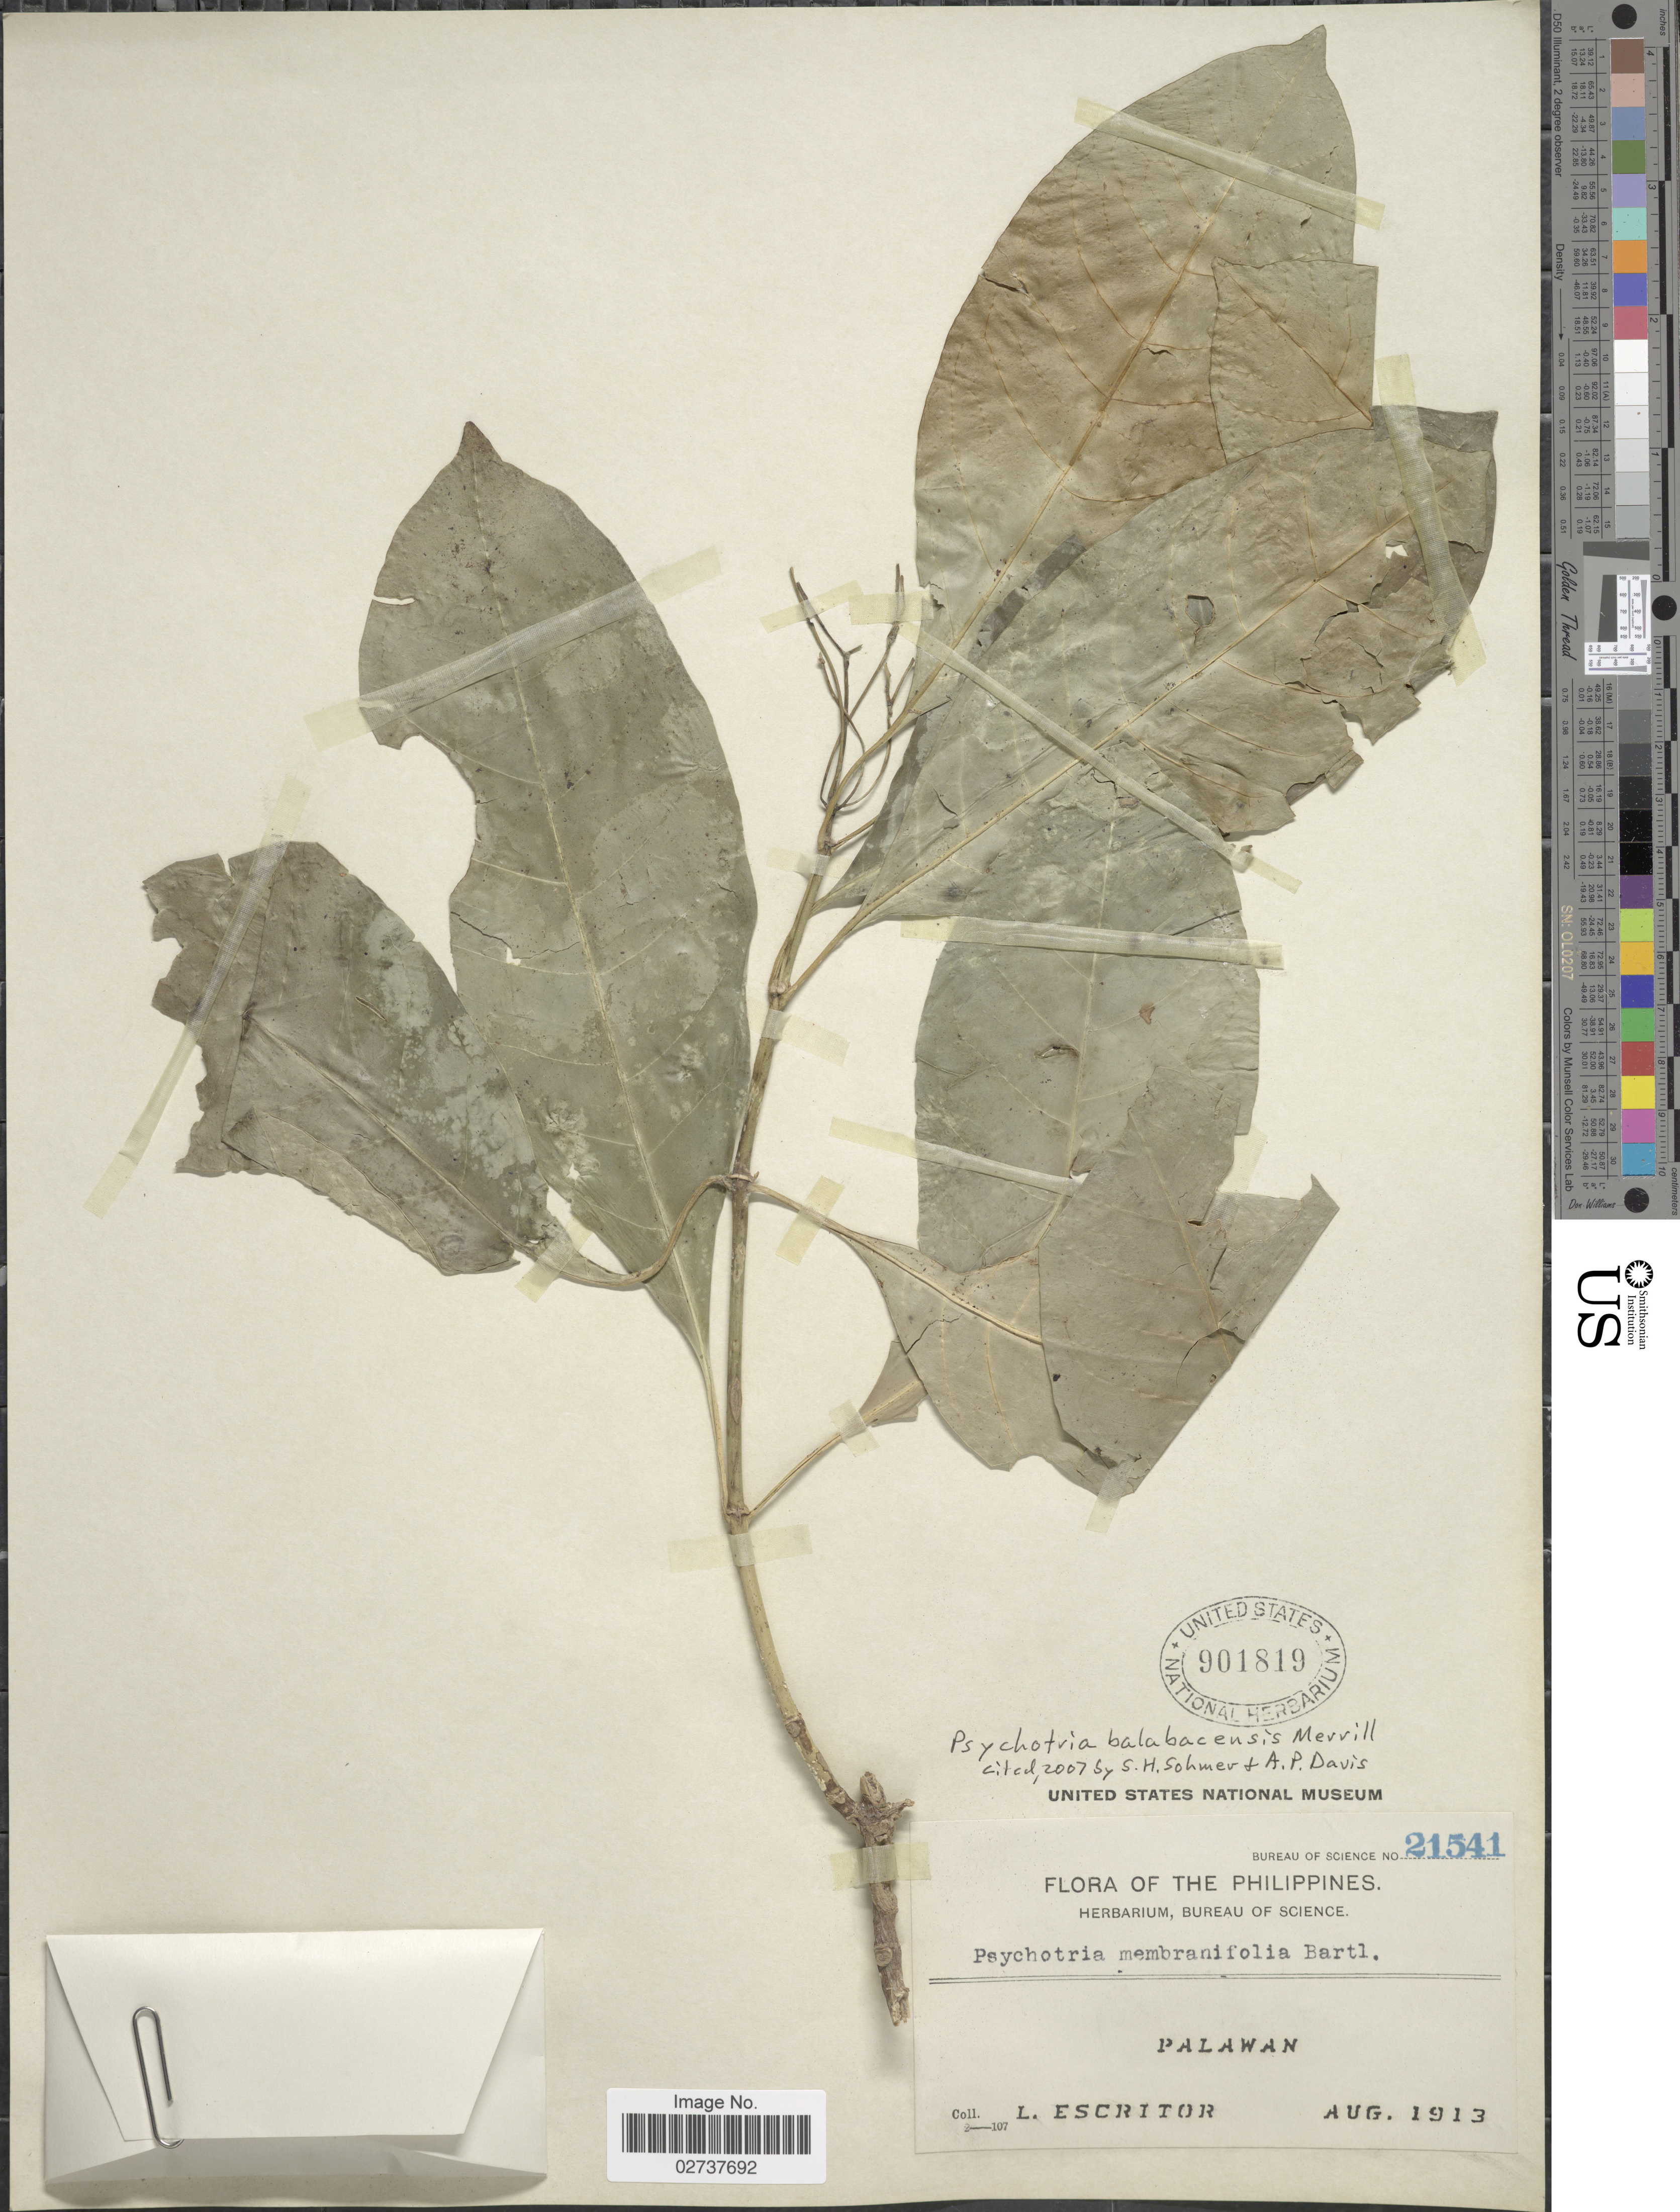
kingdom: Plantae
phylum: Tracheophyta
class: Magnoliopsida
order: Gentianales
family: Rubiaceae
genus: Psychotria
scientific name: Psychotria balabacensis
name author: Merr.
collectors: L. Escritor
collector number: Bureau of Science 21541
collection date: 1913-08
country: Philippines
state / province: Mimaropa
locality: Palawan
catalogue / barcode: US 901819